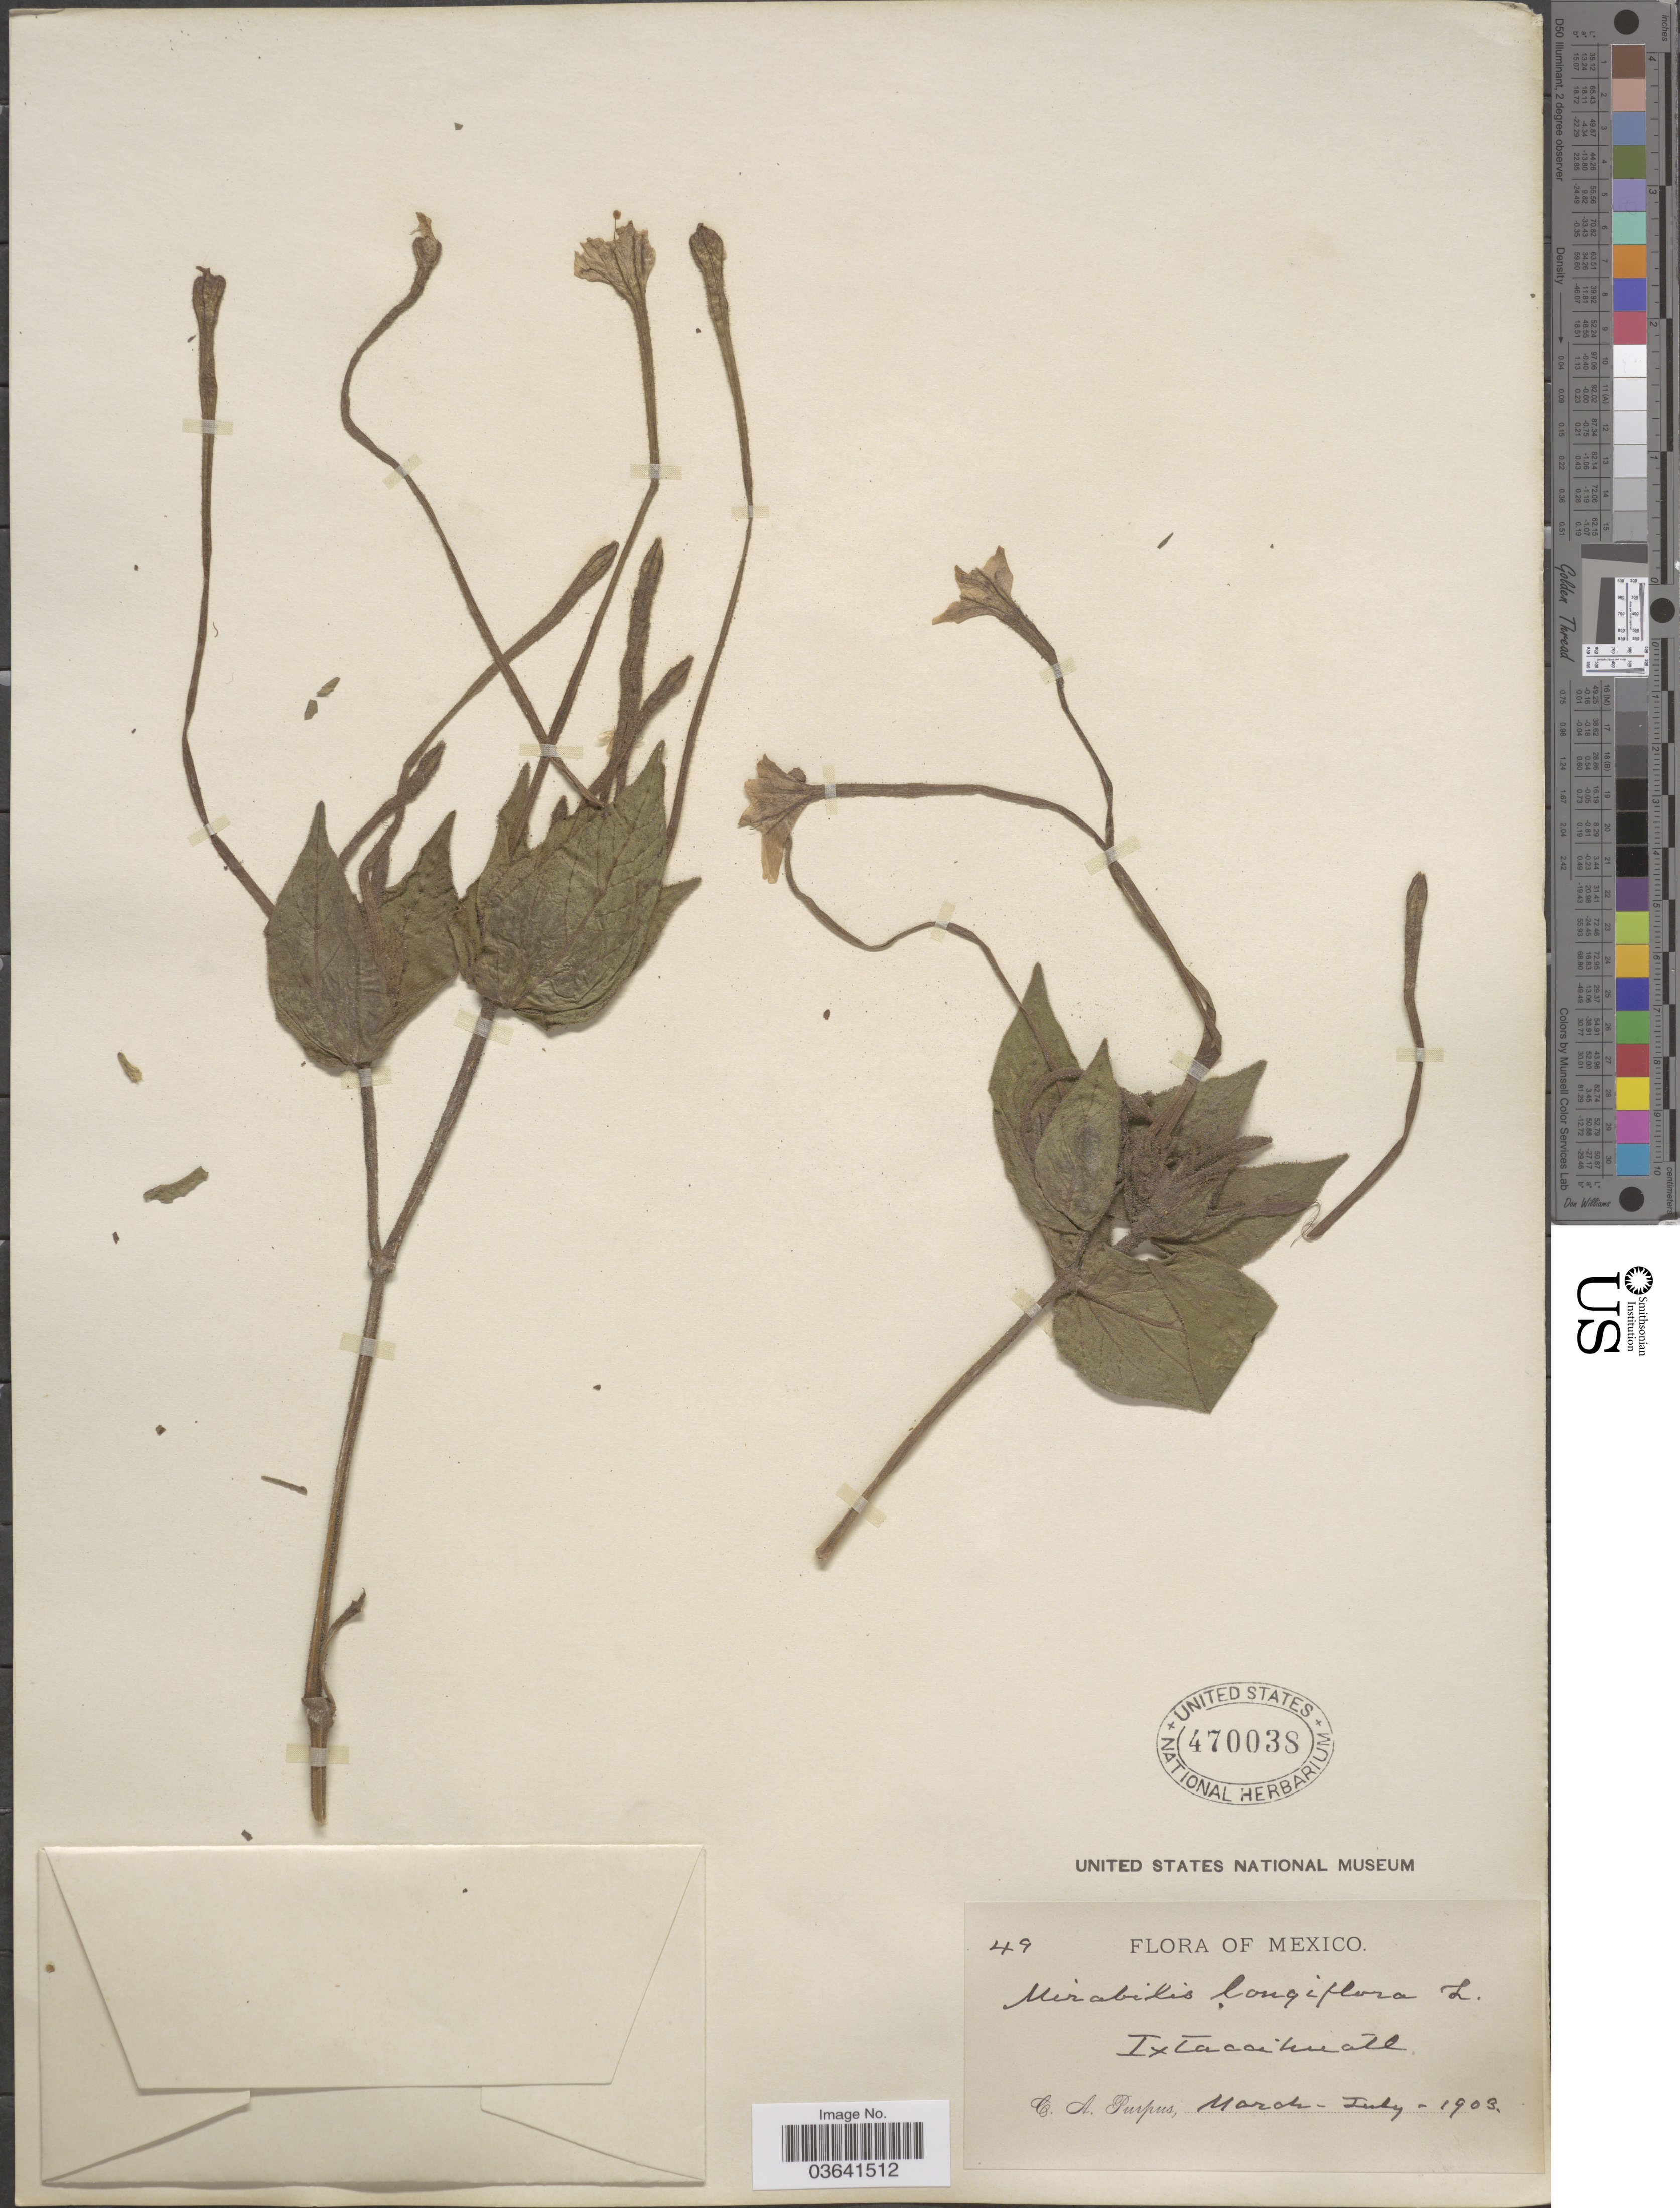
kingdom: Plantae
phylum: Tracheophyta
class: Magnoliopsida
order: Caryophyllales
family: Nyctaginaceae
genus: Mirabilis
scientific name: Mirabilis longiflora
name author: L.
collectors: C. A. Purpus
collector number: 49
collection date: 1903-03/1903-07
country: Mexico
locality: Iztaccihuatl.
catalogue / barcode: US 470038